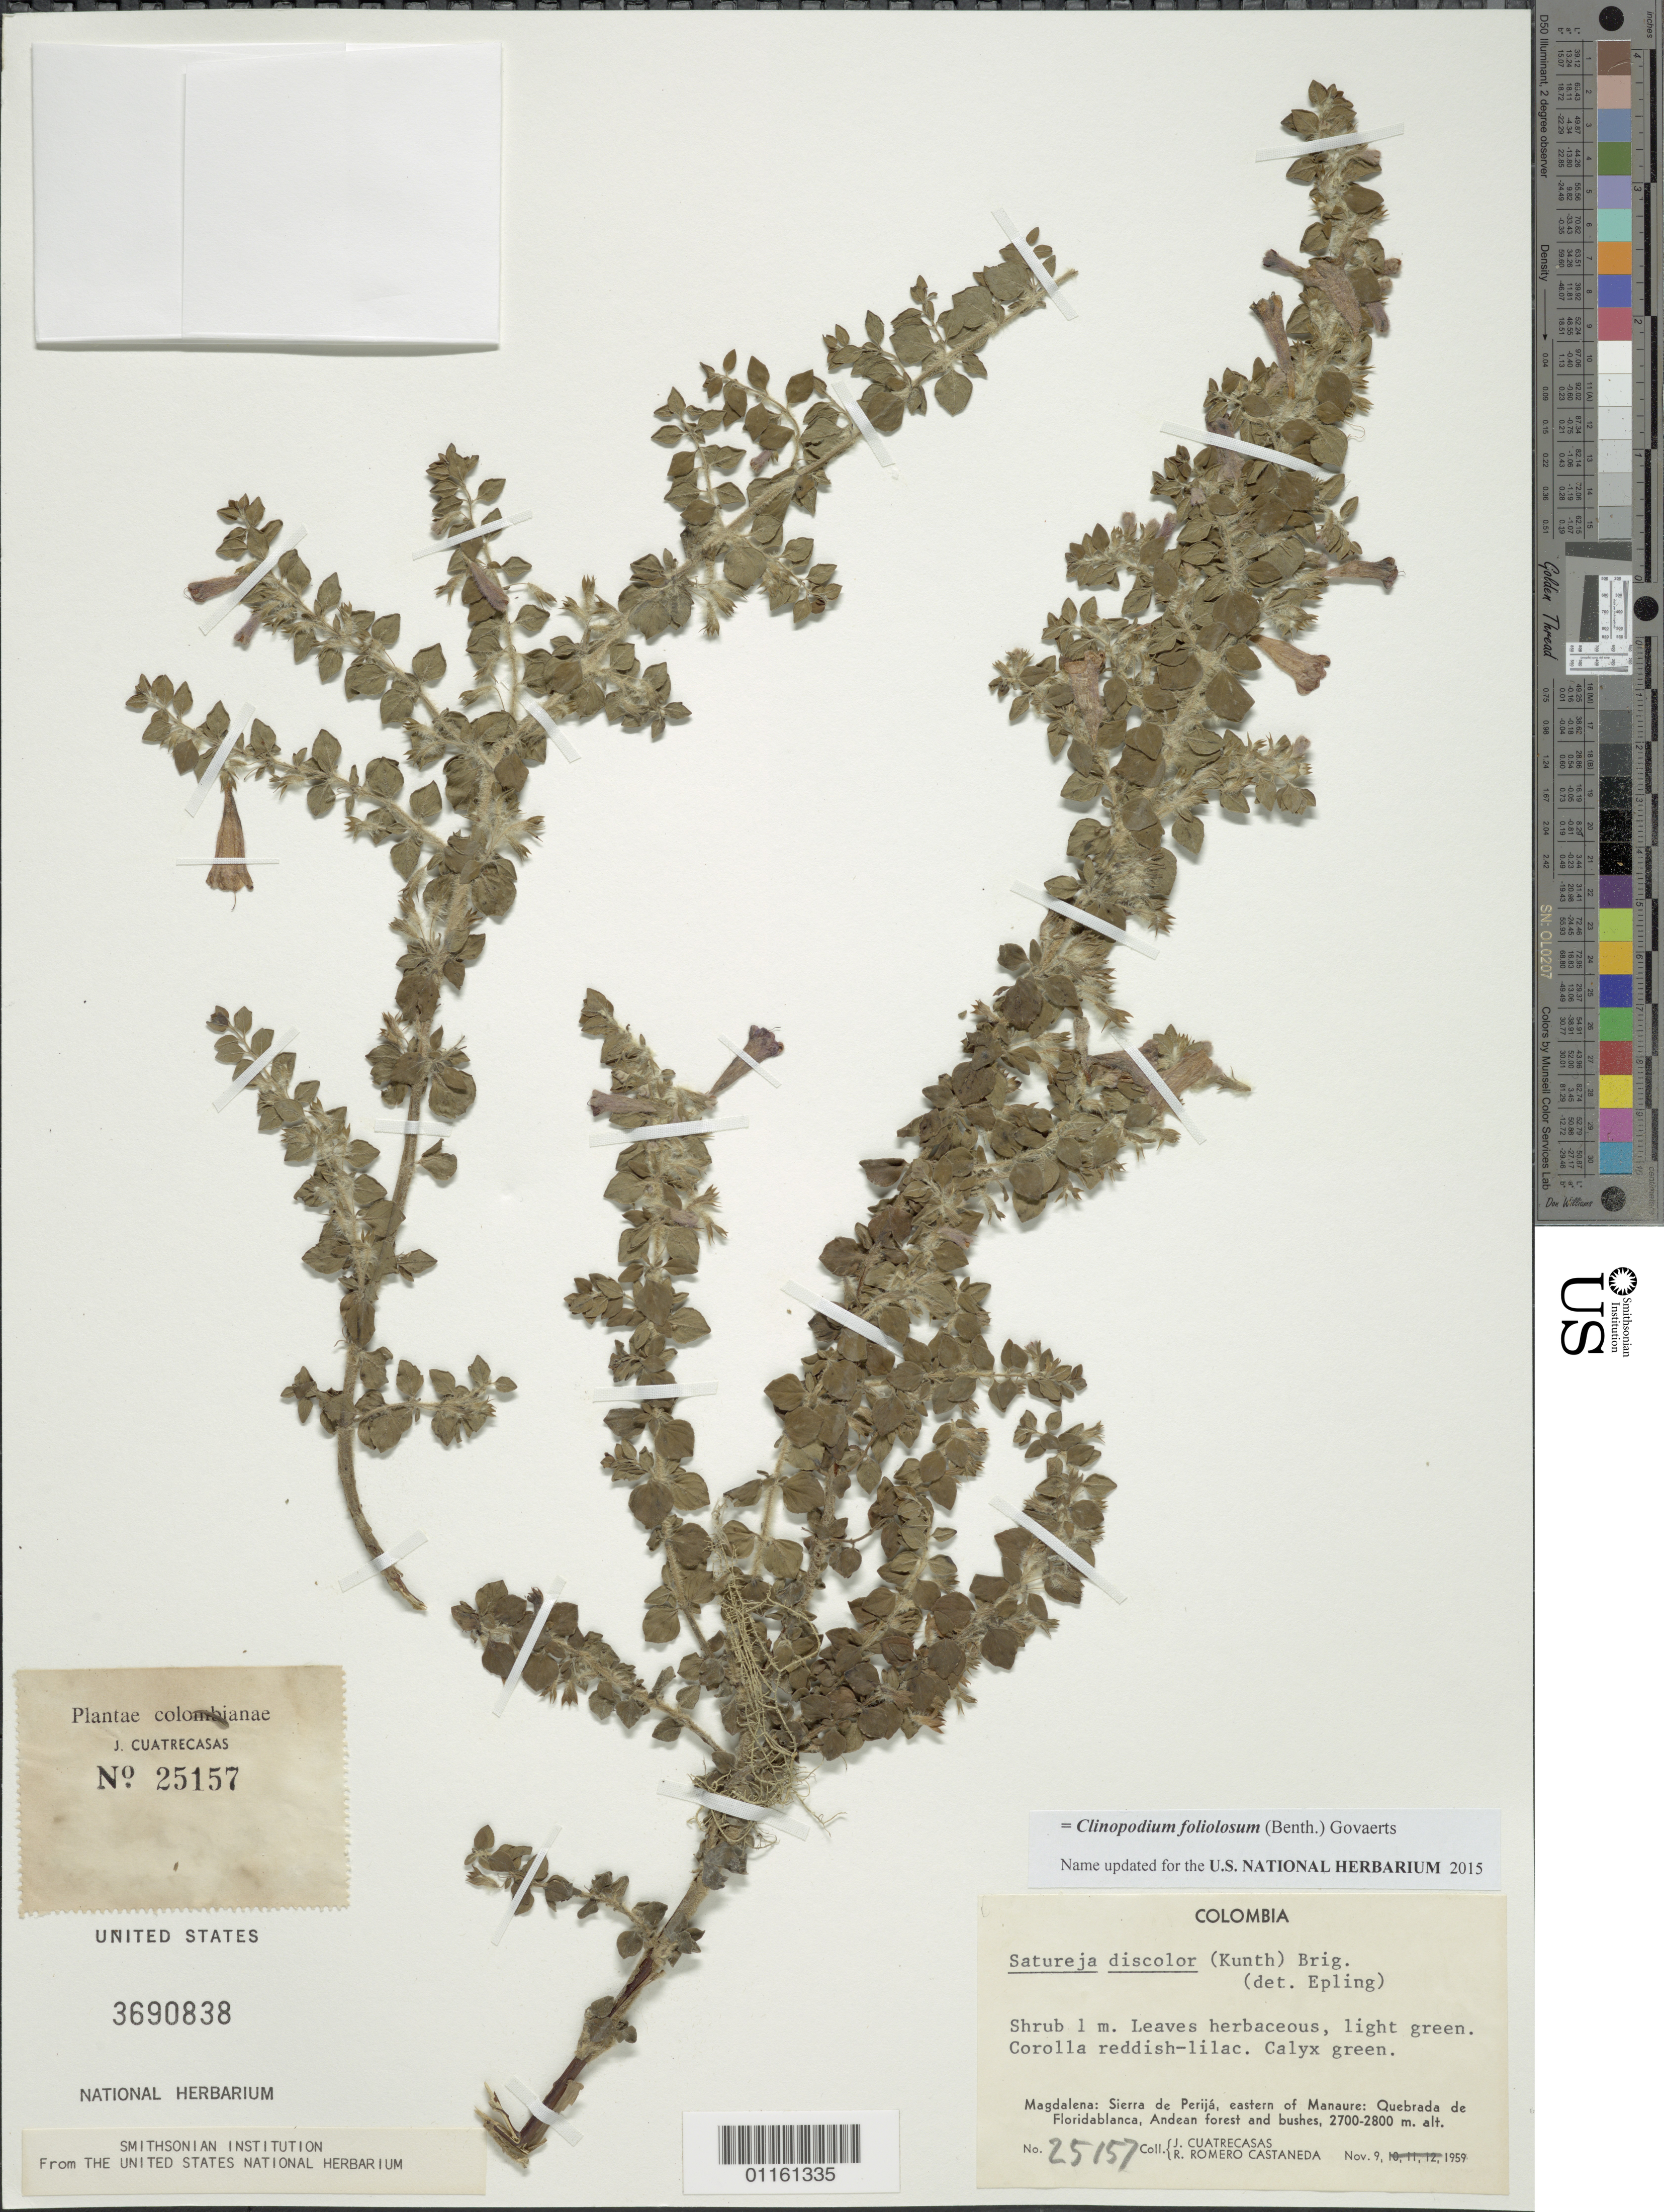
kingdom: Plantae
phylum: Tracheophyta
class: Magnoliopsida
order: Lamiales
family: Lamiaceae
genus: Satureja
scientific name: Satureja discolor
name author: (Kunth) Briq.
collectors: J. Cuatrecasas & R. Romero Castañeda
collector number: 25157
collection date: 1959-11-09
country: Colombia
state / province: Magdalena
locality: Sierra de Perija, eastern of Manaure: Quebrada de Floridablanca, Andean forest and bushes.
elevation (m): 2700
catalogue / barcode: US 3690838